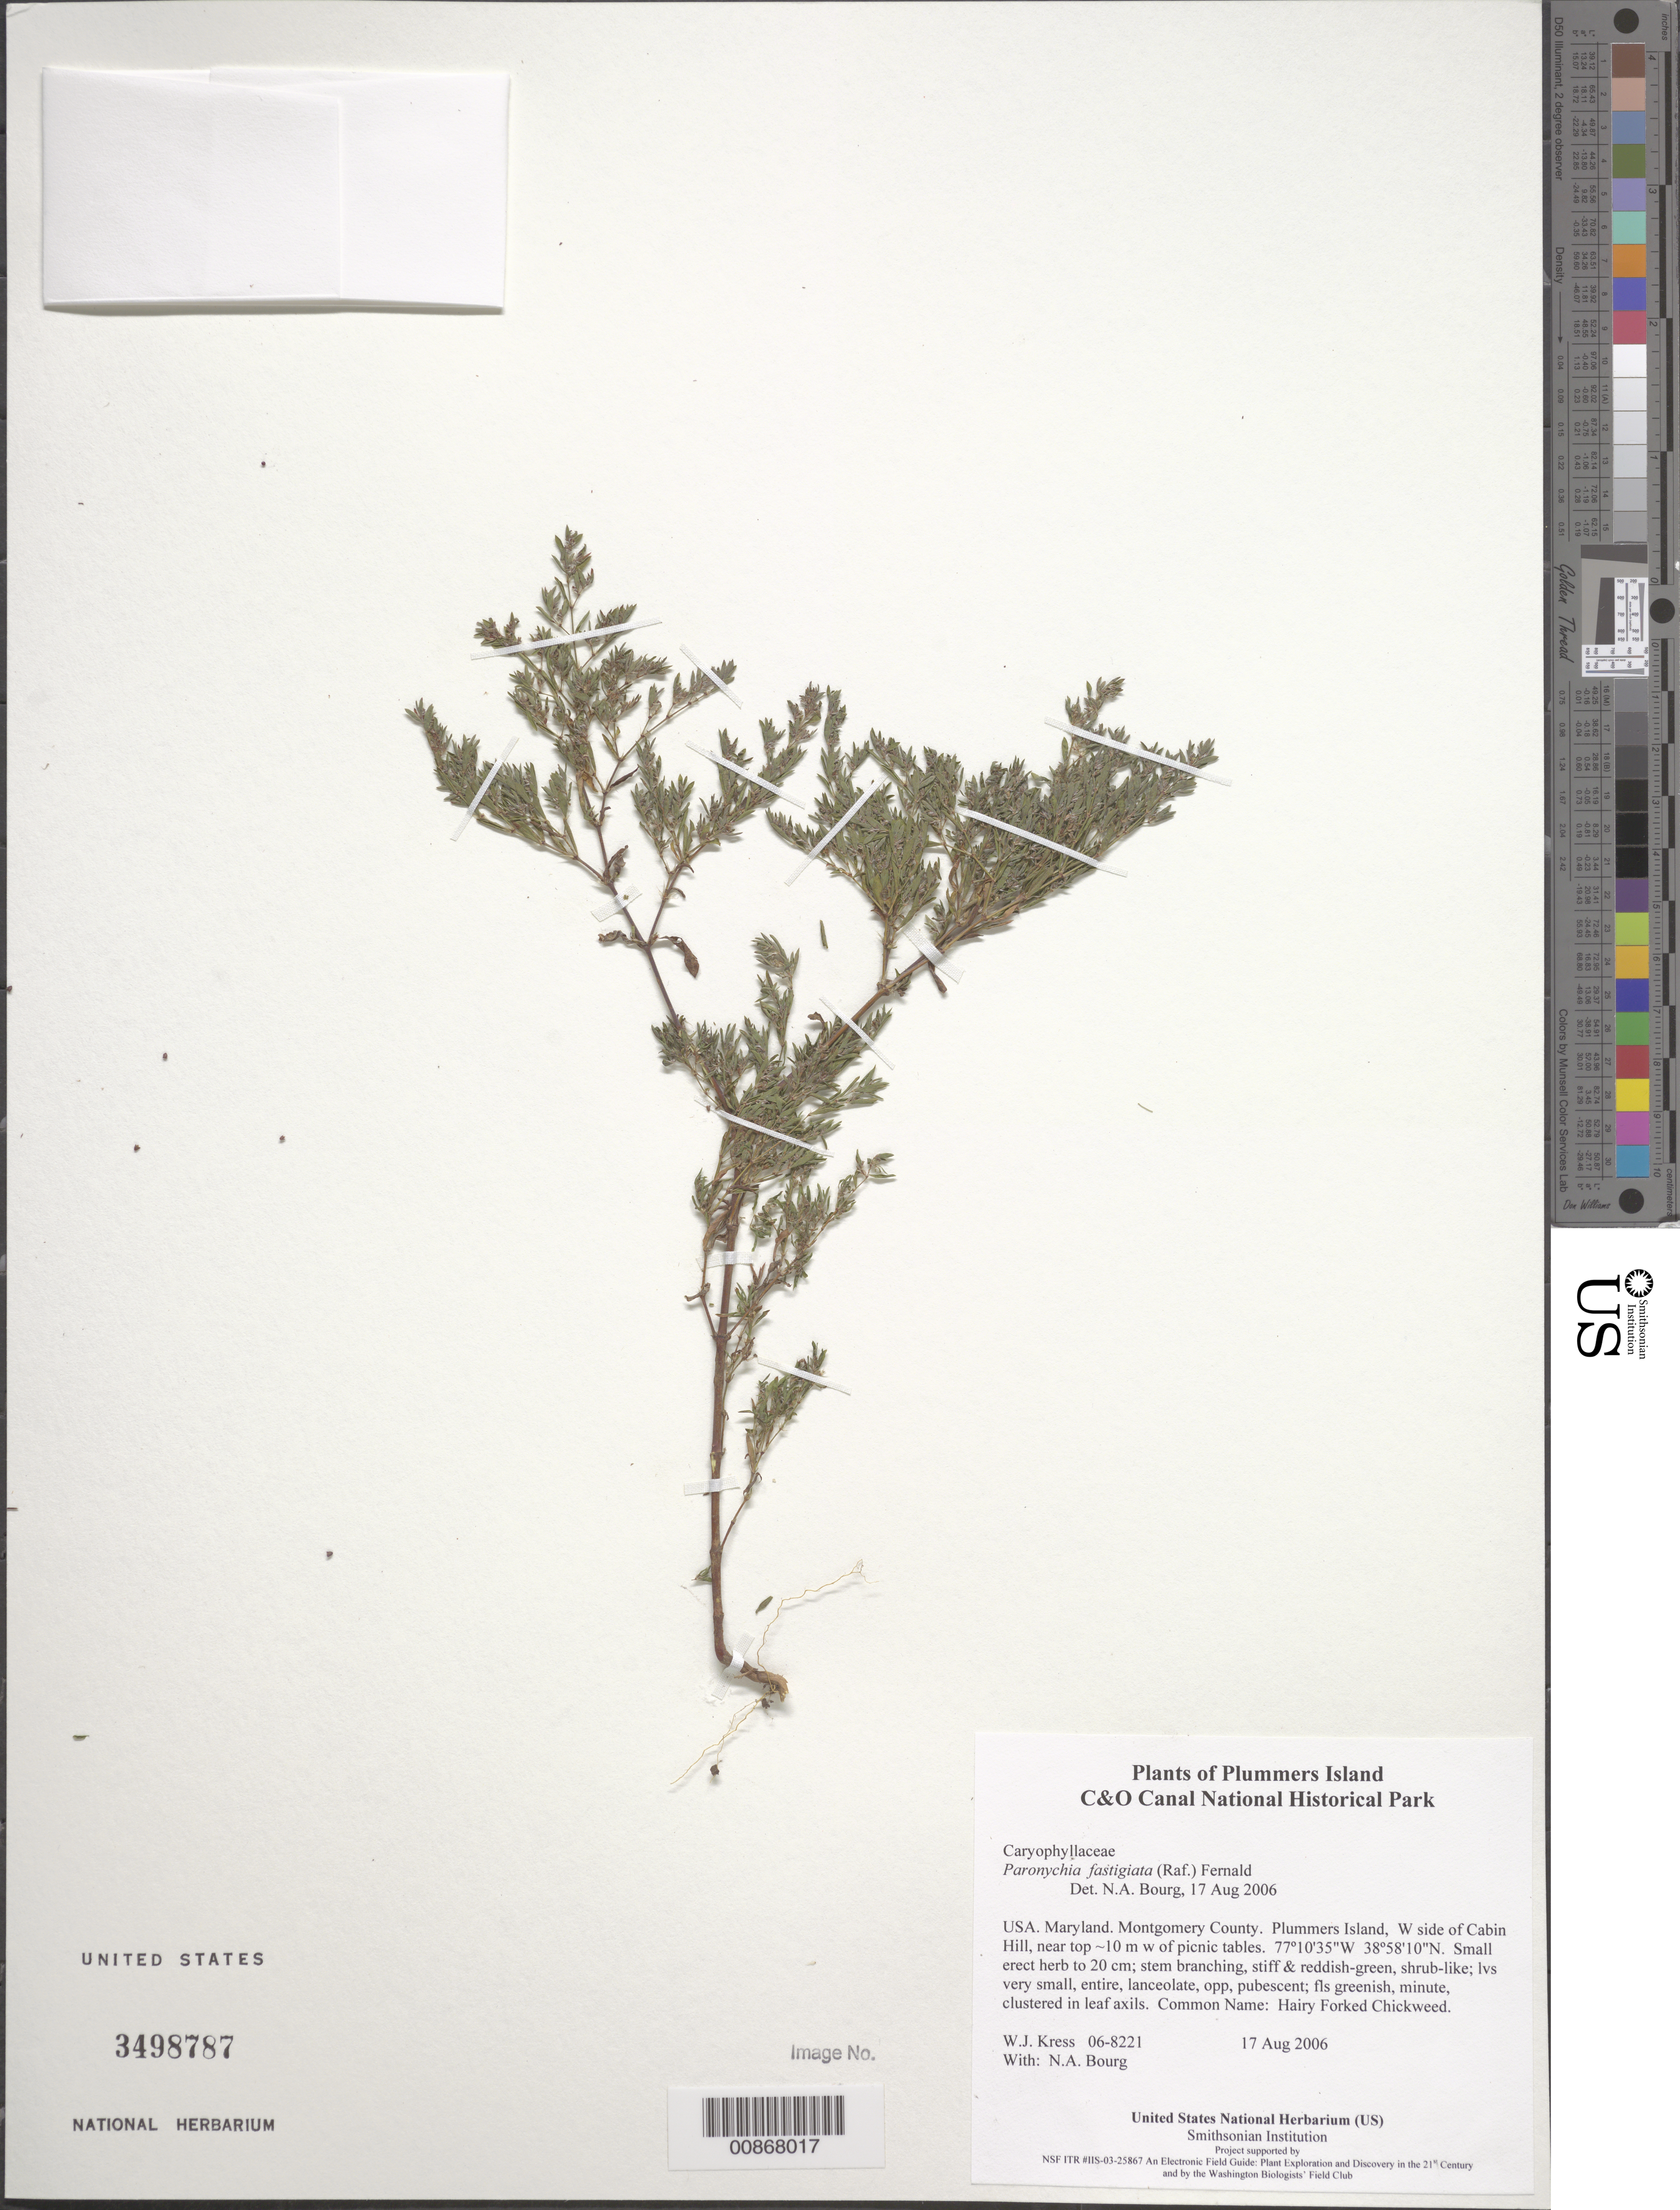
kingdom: Plantae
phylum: Tracheophyta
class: Magnoliopsida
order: Caryophyllales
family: Caryophyllaceae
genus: Paronychia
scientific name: Paronychia fastigiata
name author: (Raf.) Fernald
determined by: Bourg, N. A.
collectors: W. J. Kress & N. A. Bourg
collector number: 06-8221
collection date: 2006-08-17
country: United States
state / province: Maryland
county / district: Montgomery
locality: Chesapeake and Ohio Canal National Historical Park, Plummers Island, W side of Cabin Hill, near top ~10m w of picnic tables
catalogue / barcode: US 3498787